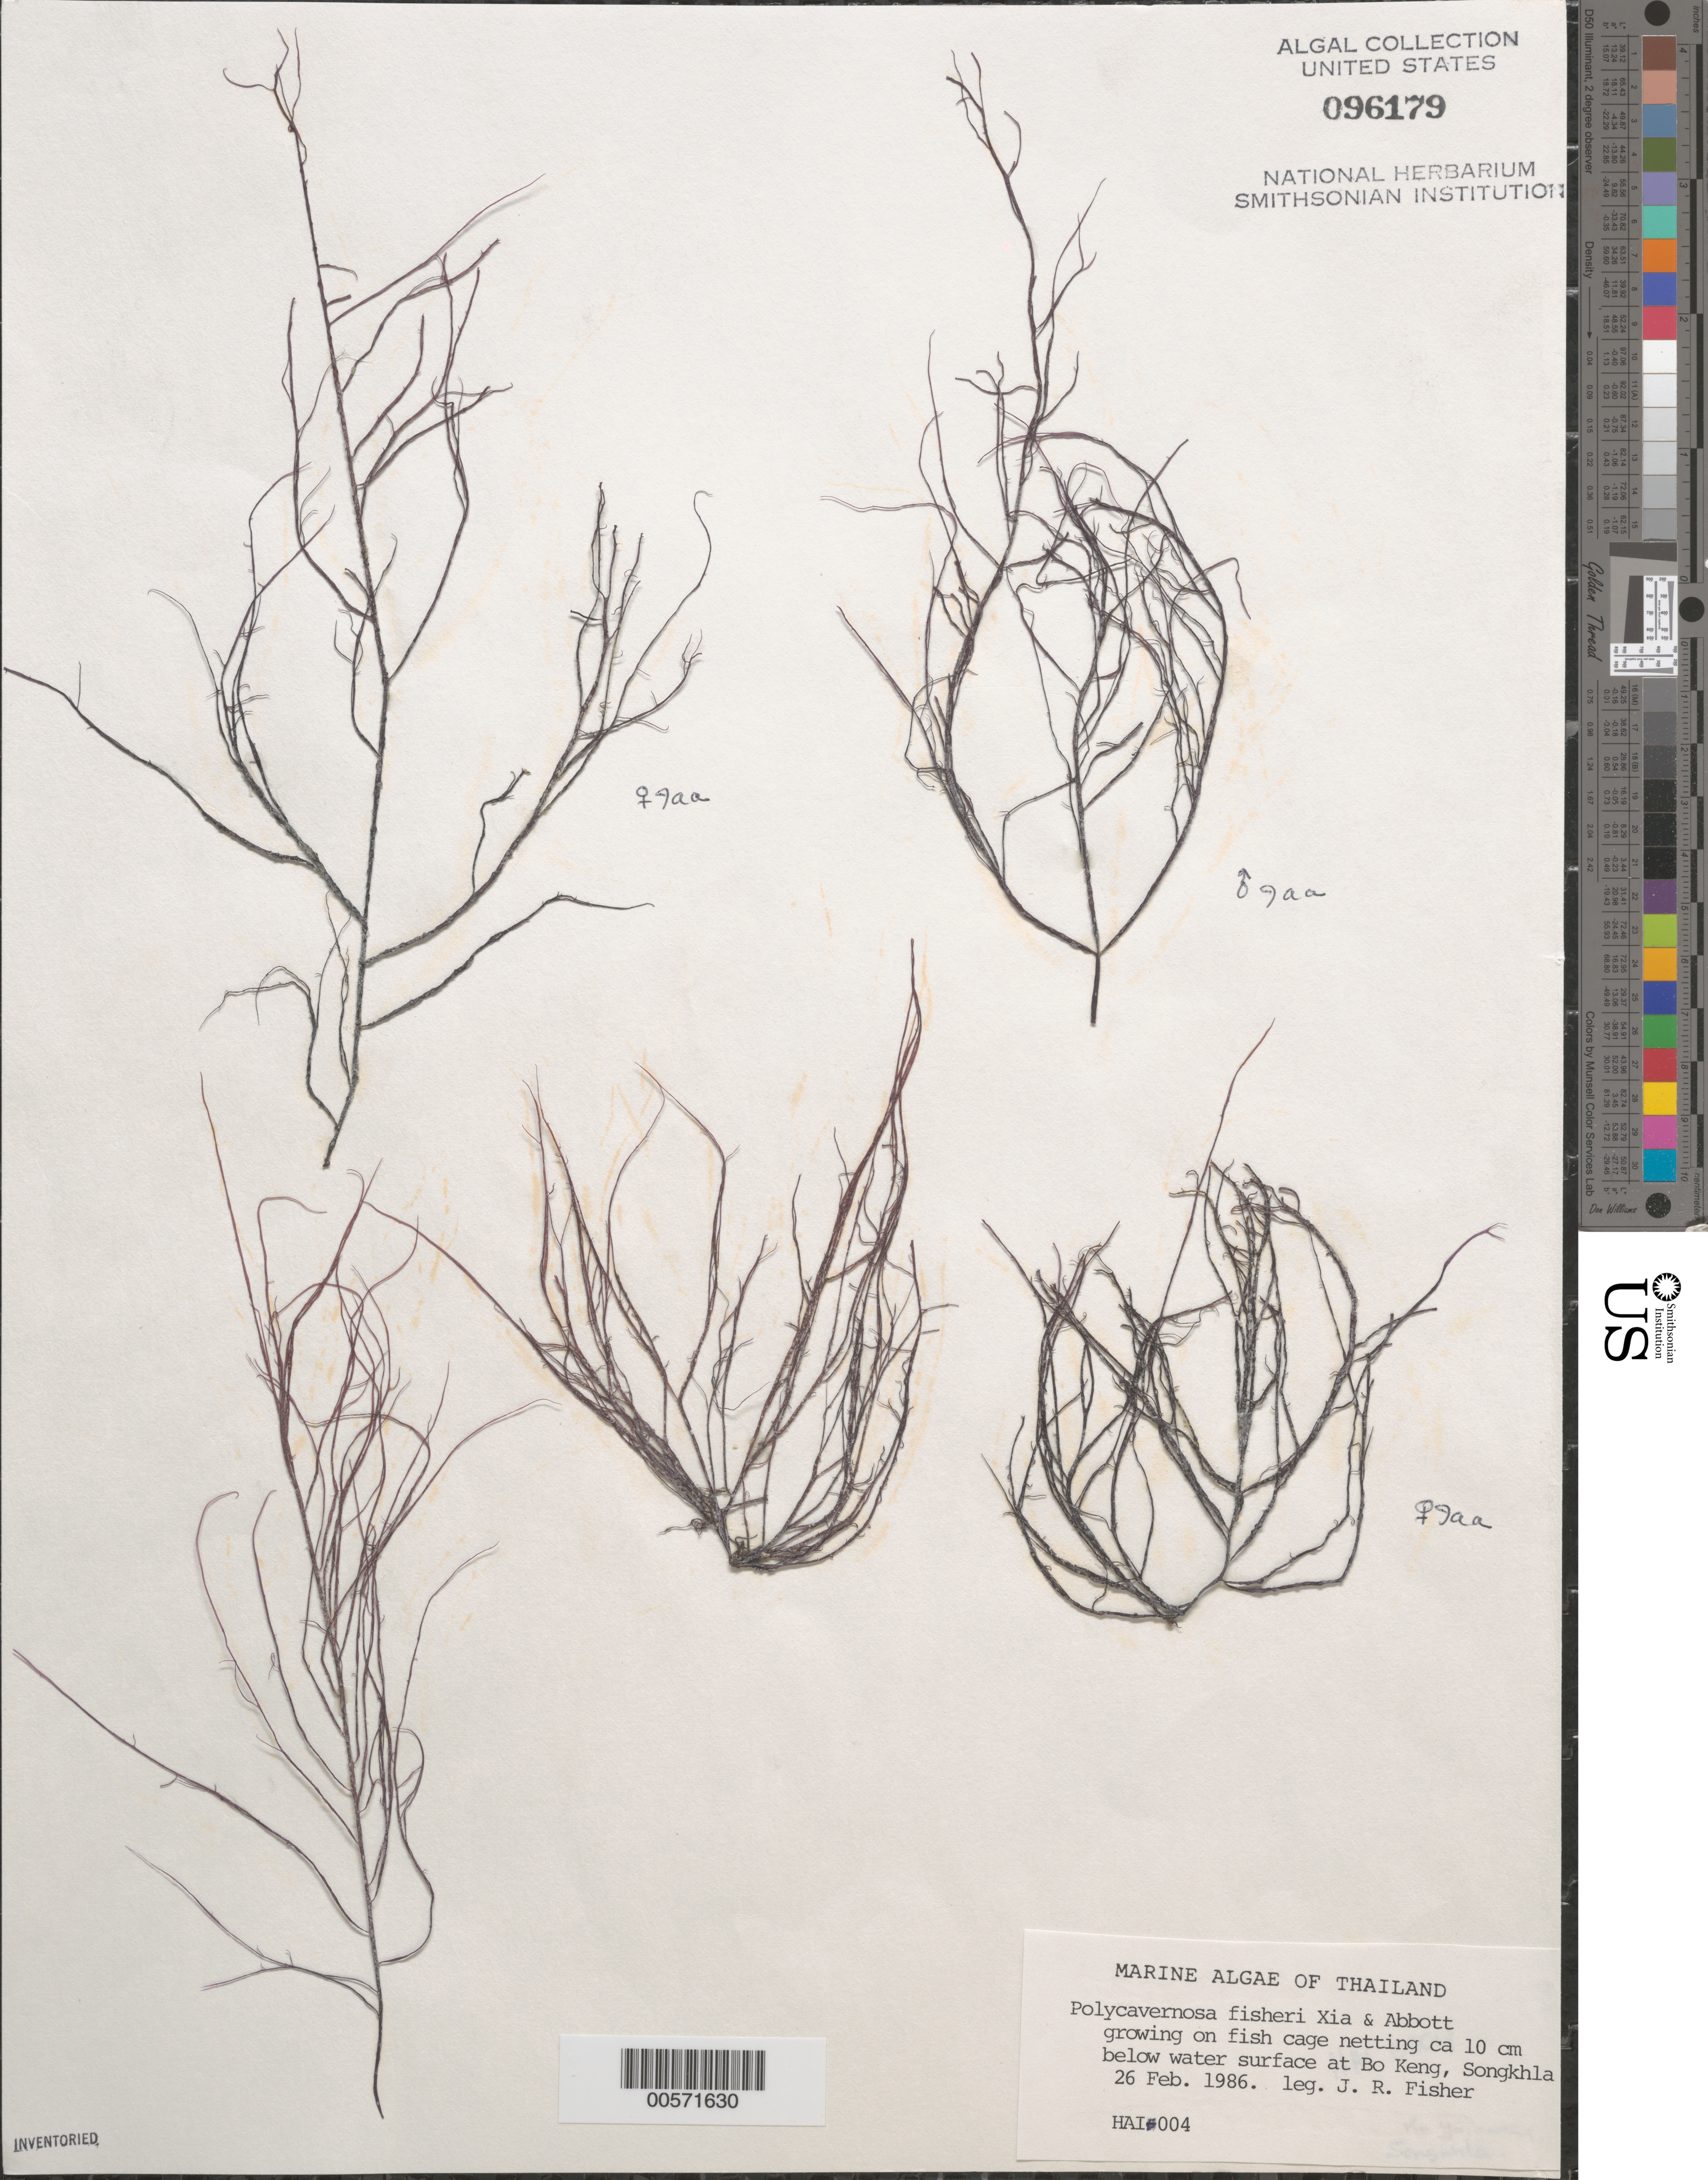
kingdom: Plantae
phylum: Rhodophyta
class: Florideophyceae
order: Gracilariales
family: Gracilariaceae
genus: Hydropuntia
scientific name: Hydropuntia fisheri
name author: (B.M. Xia & I.A. Abbott) M.J. Wynne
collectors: J. Fisher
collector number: HAI 004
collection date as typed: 26 Feb 1986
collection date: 1986-02-26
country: Thailand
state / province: Songkhla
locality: Bo Keng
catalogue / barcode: US 96179